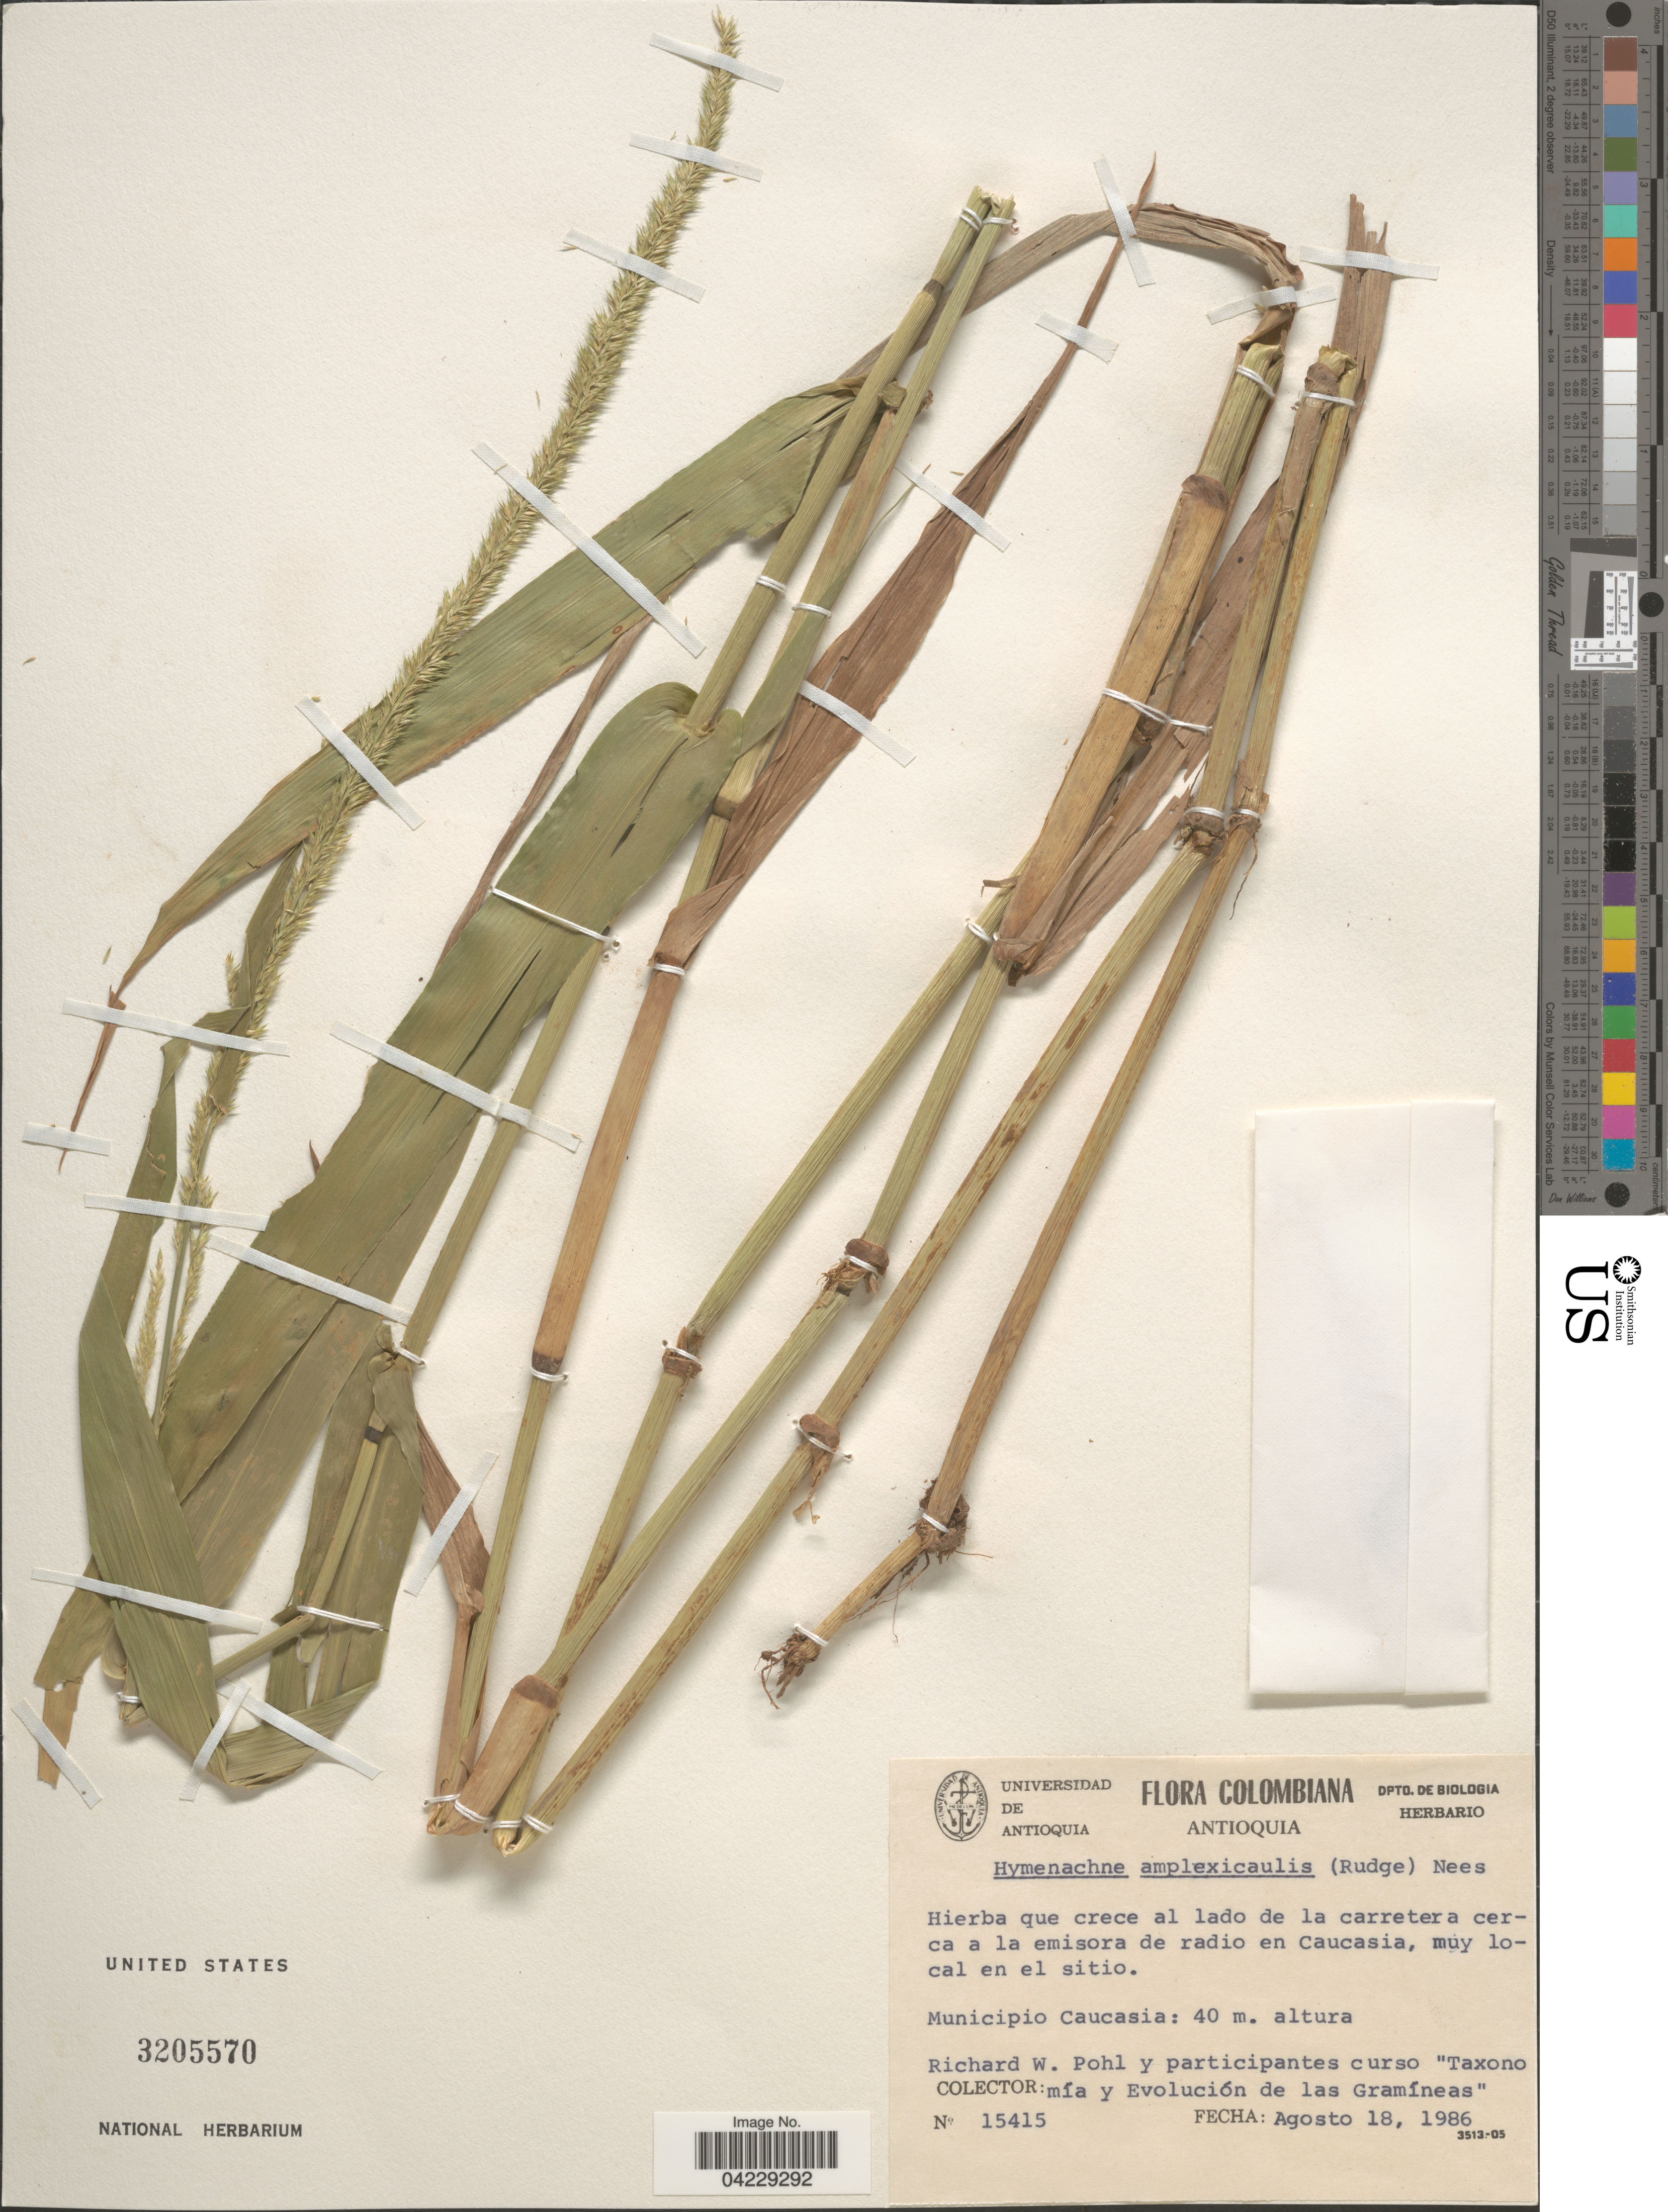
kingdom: Plantae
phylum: Tracheophyta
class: Liliopsida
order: Poales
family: Poaceae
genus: Hymenachne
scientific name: Hymenachne amplexicaulis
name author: (Rudge) Nees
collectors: R. W. Pohl & Participantes curso Taxonomía y Evolución de las Gramíneas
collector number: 15415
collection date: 1986-08-18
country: Colombia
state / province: Antioquia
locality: Hierba que crece al lado de la carretera cerca a la emisora de radio en caucasia, muy local en el sitio. Municipio Caucasia.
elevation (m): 40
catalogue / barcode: US 3205570